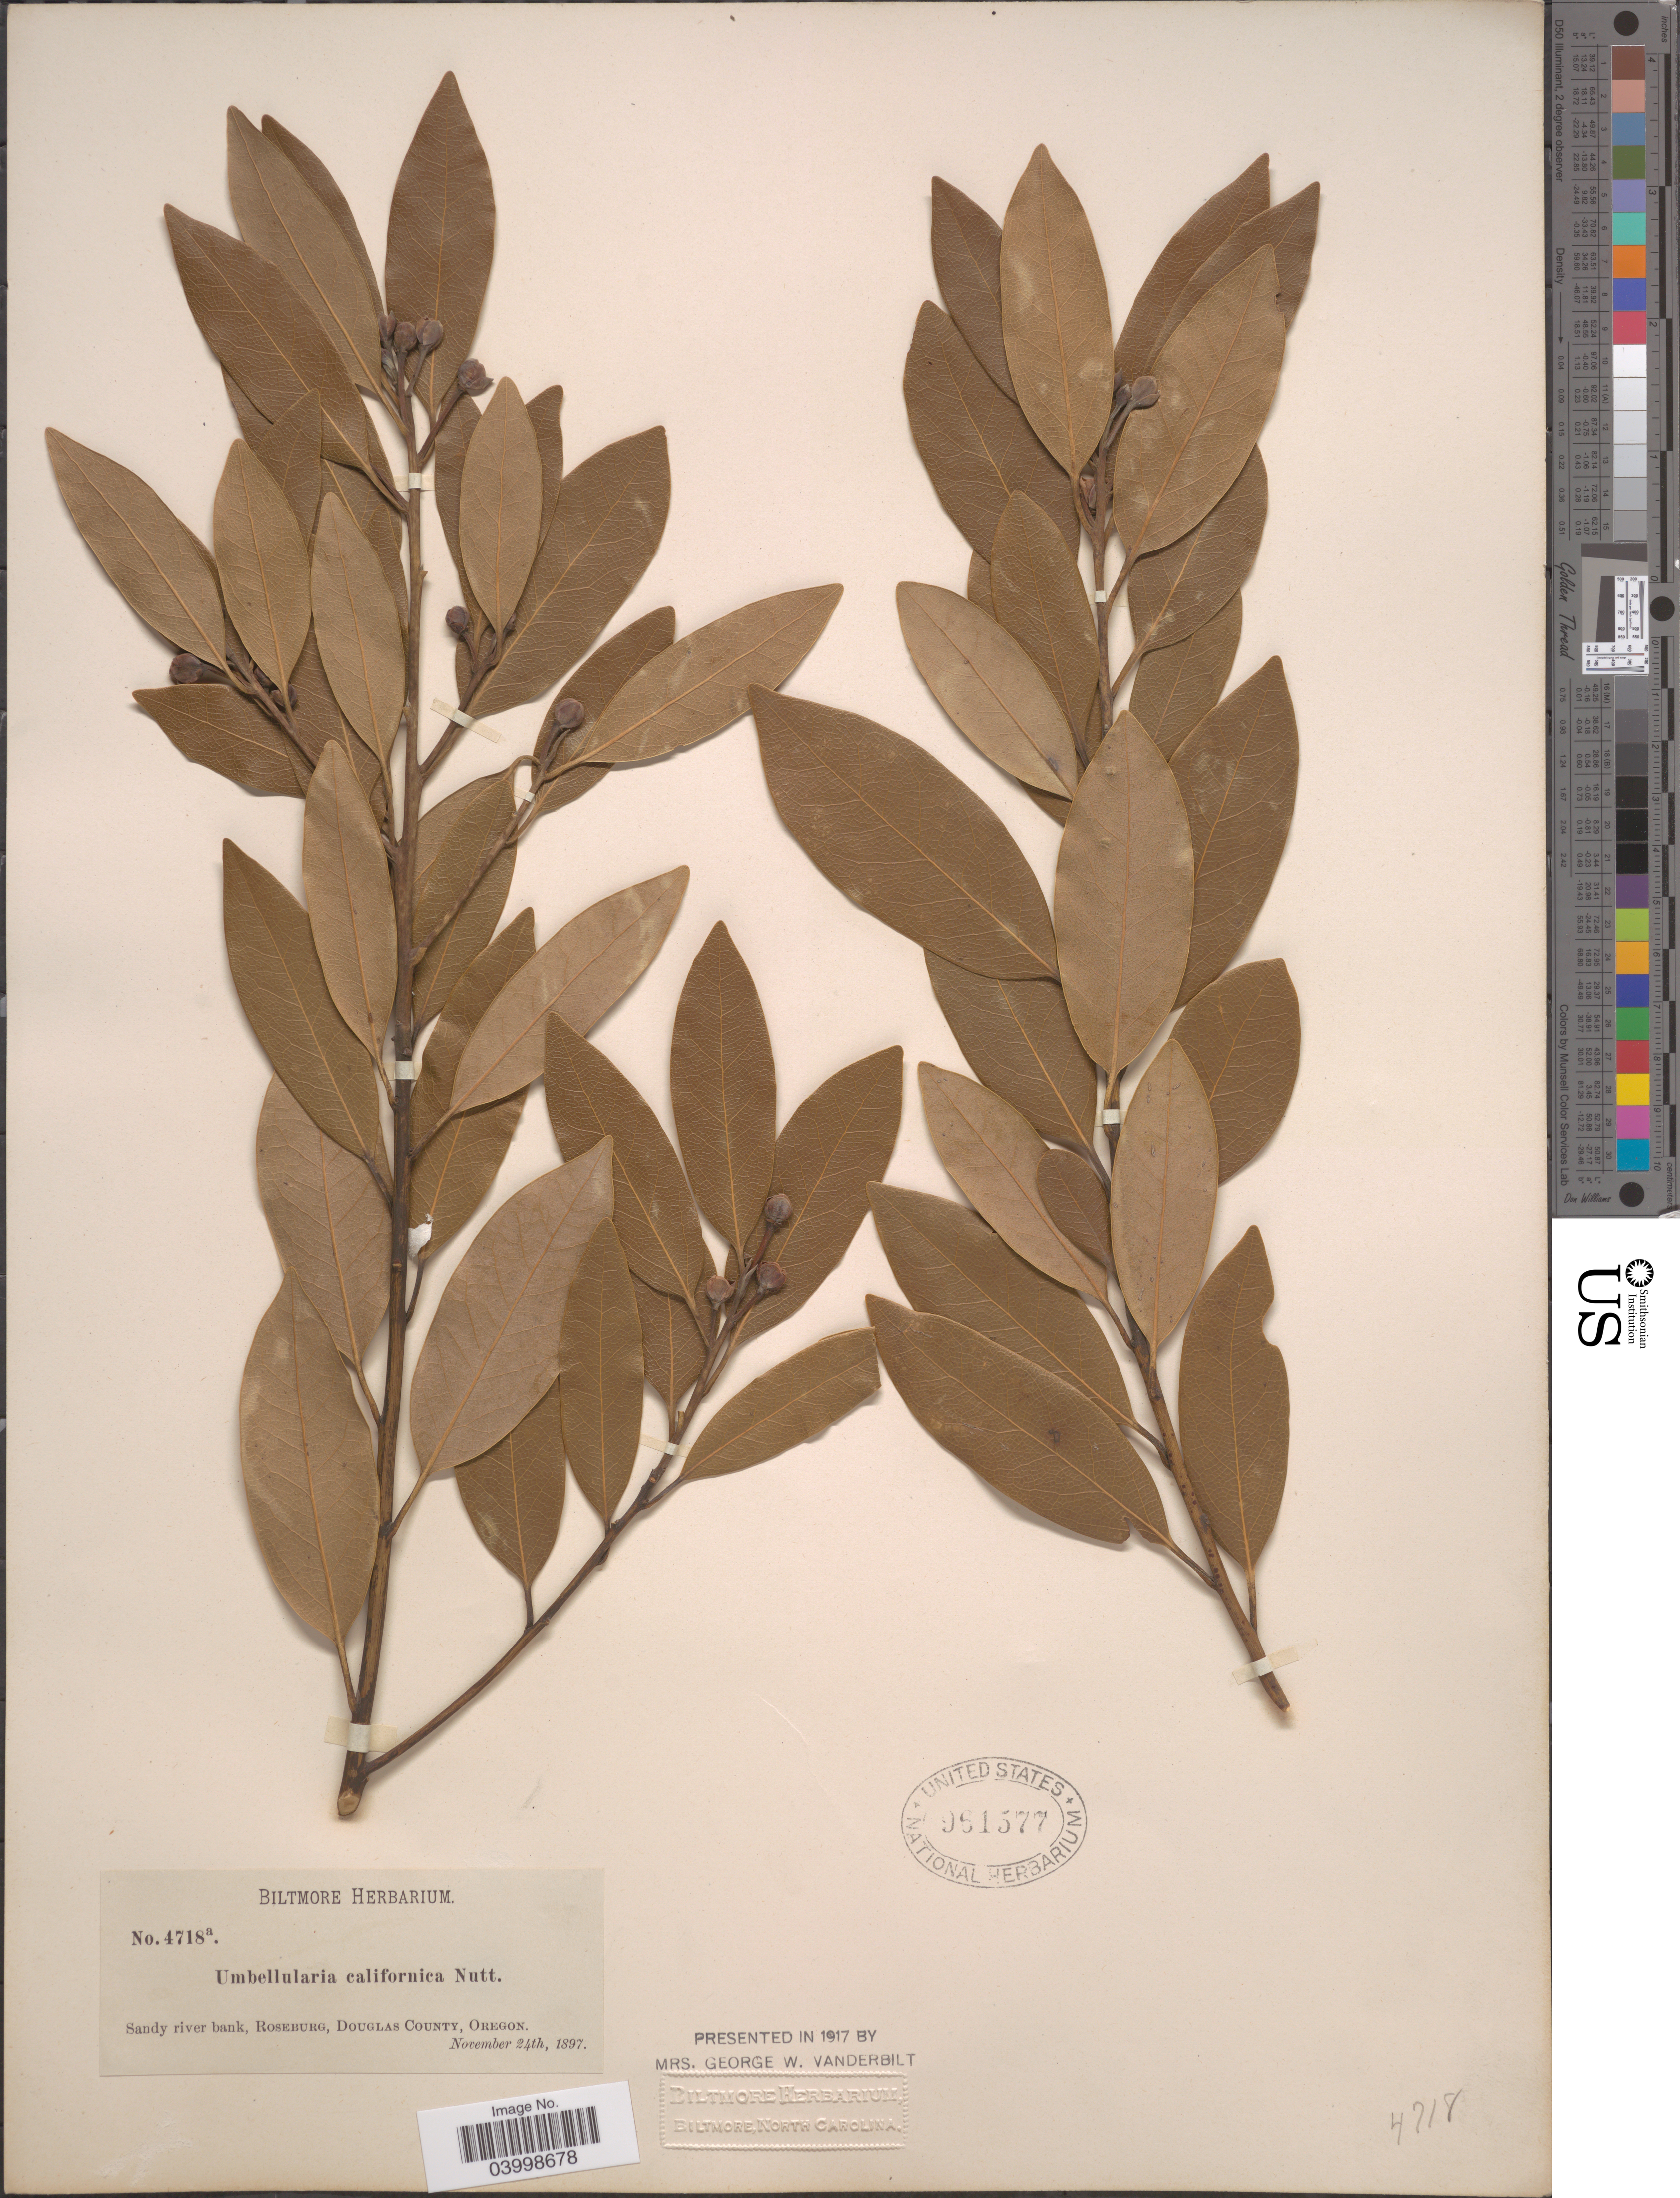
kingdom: Plantae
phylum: Tracheophyta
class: Magnoliopsida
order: Laurales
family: Lauraceae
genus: Umbellularia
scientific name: Umbellularia californica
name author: (Hook. & Arn.) Nutt.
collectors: ex herb. Biltmore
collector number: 4718a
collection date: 1897-11-24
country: United States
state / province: Oregon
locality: Roseburg, Douglas County.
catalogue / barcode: US 961577